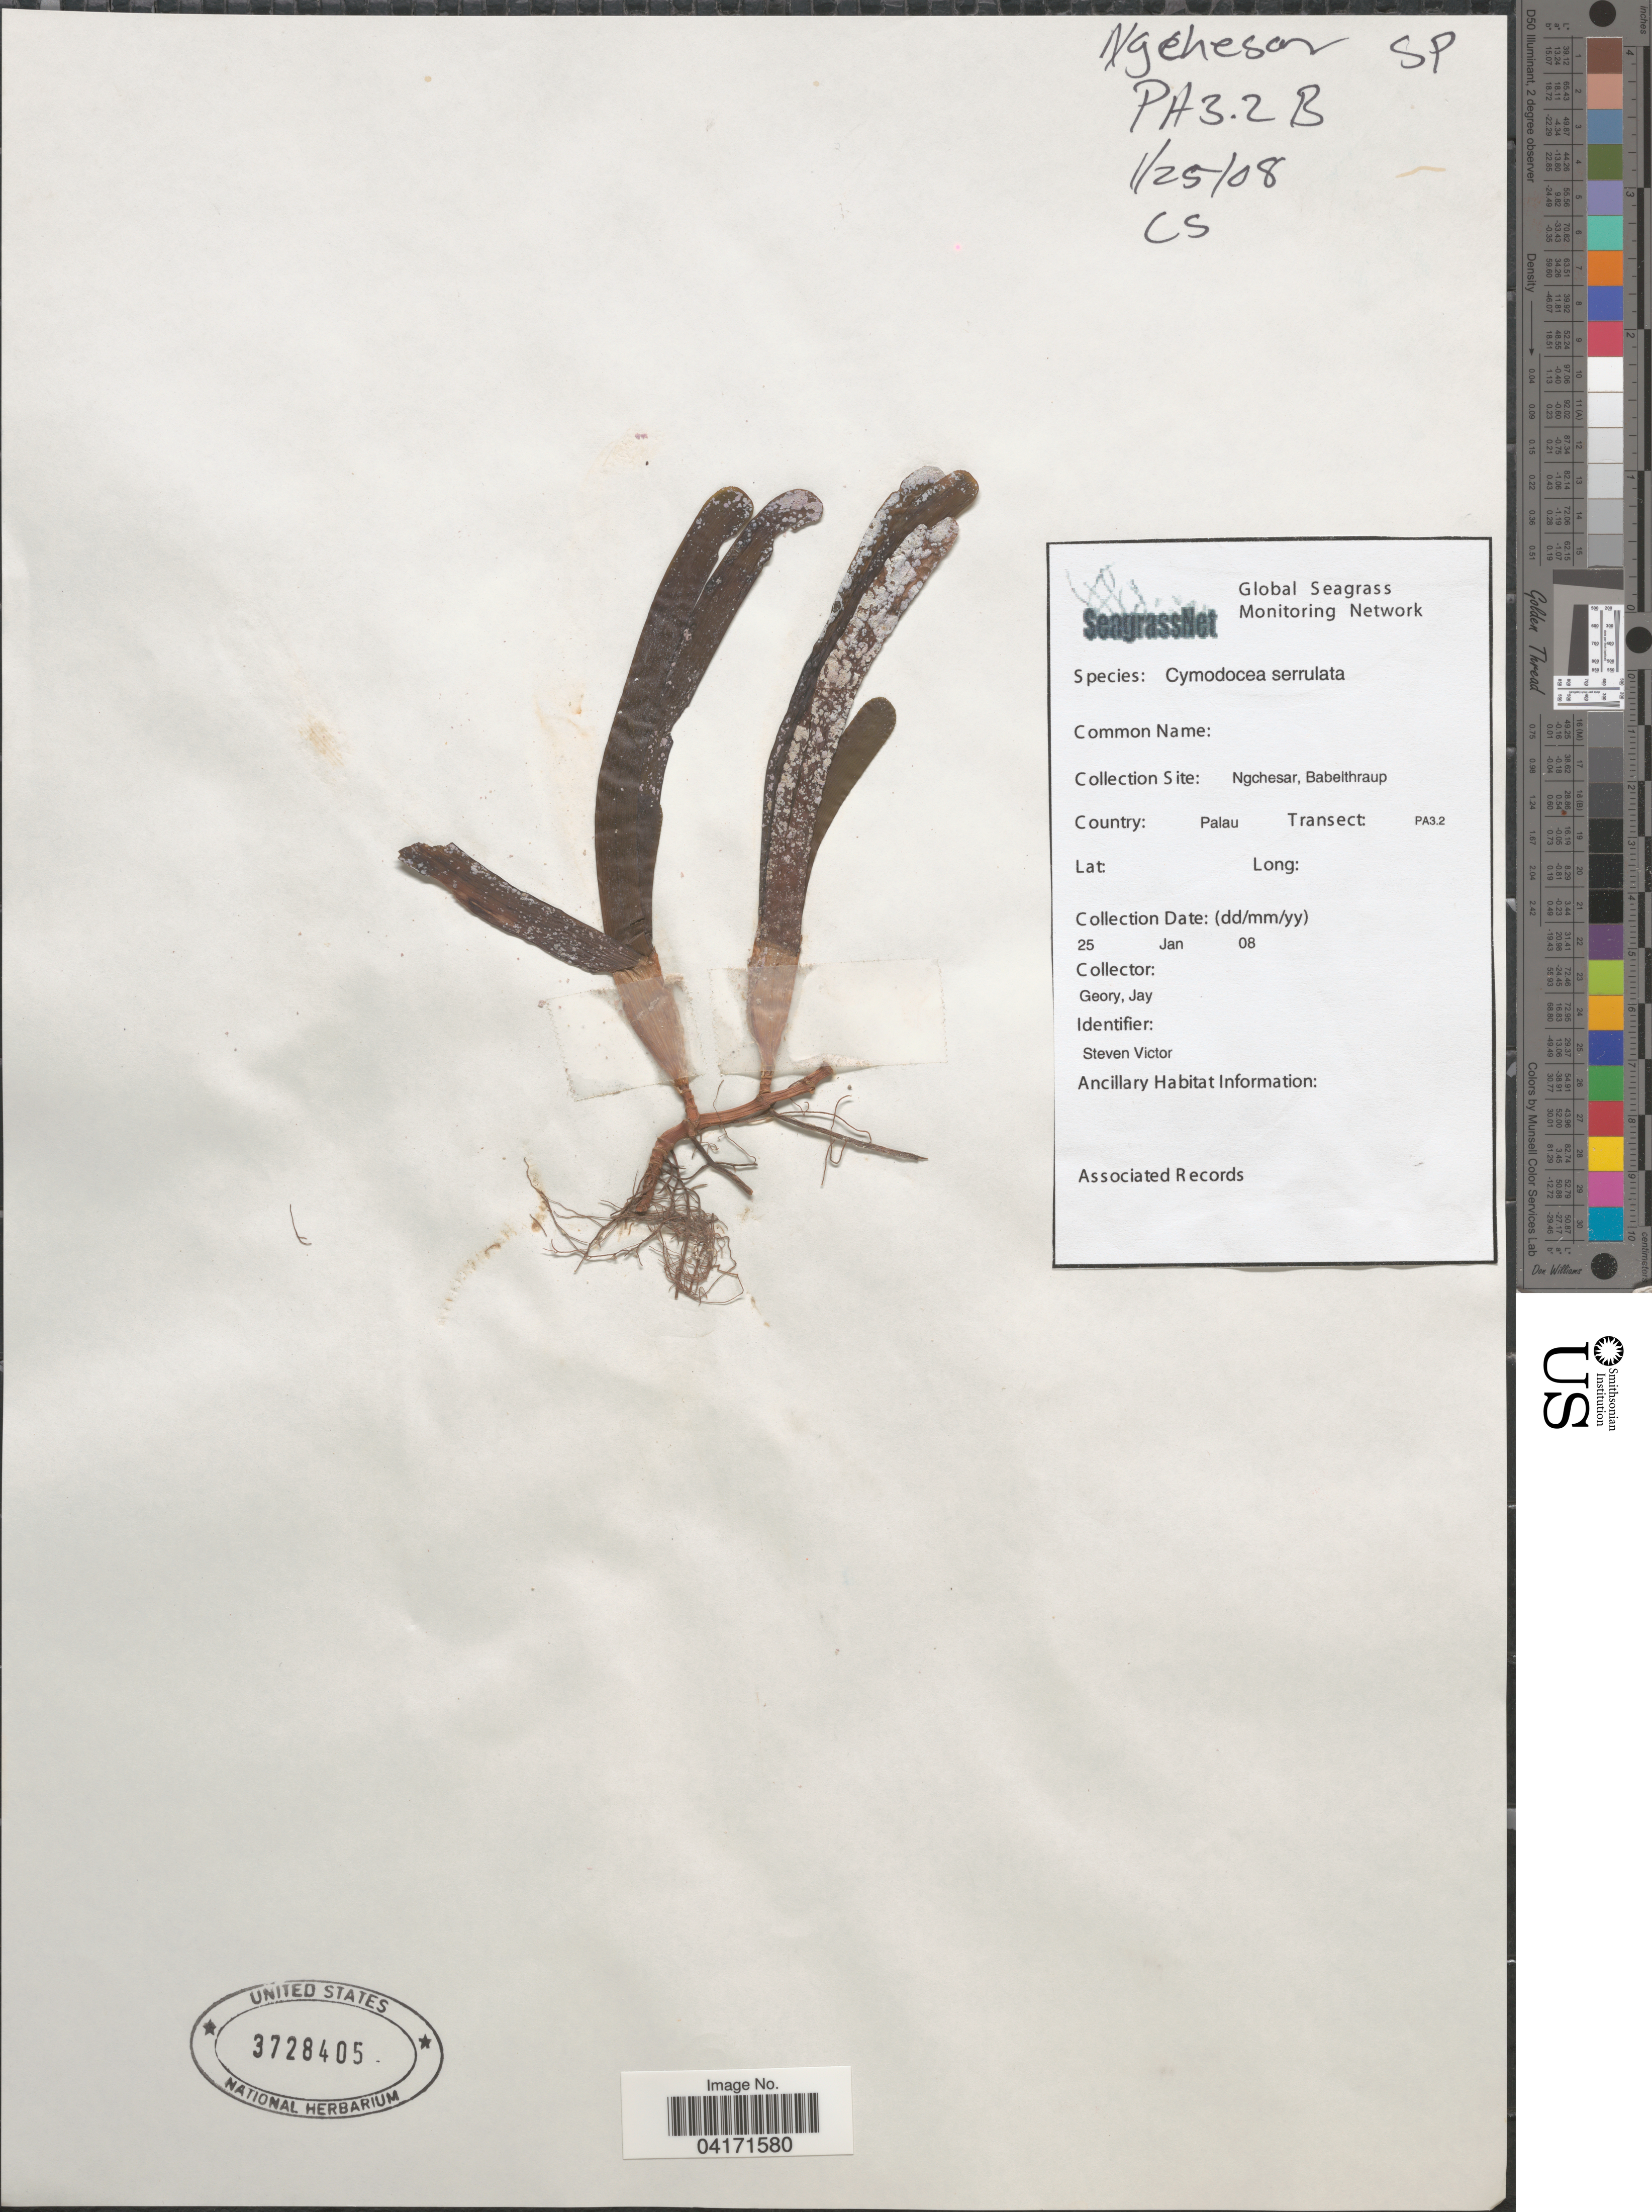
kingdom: Plantae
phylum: Tracheophyta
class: Liliopsida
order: Alismatales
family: Cymodoceaceae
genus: Cymodocea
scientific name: Cymodocea serrulata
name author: (R. Br.) Magnus & Ashers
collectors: Geor & Jay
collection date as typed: Transcribed d/m/y: 25/1/8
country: Palau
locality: PA3.2 B. Ngchesar, Babelthraup. Palau. Transect: PA3.2.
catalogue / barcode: US 3728405